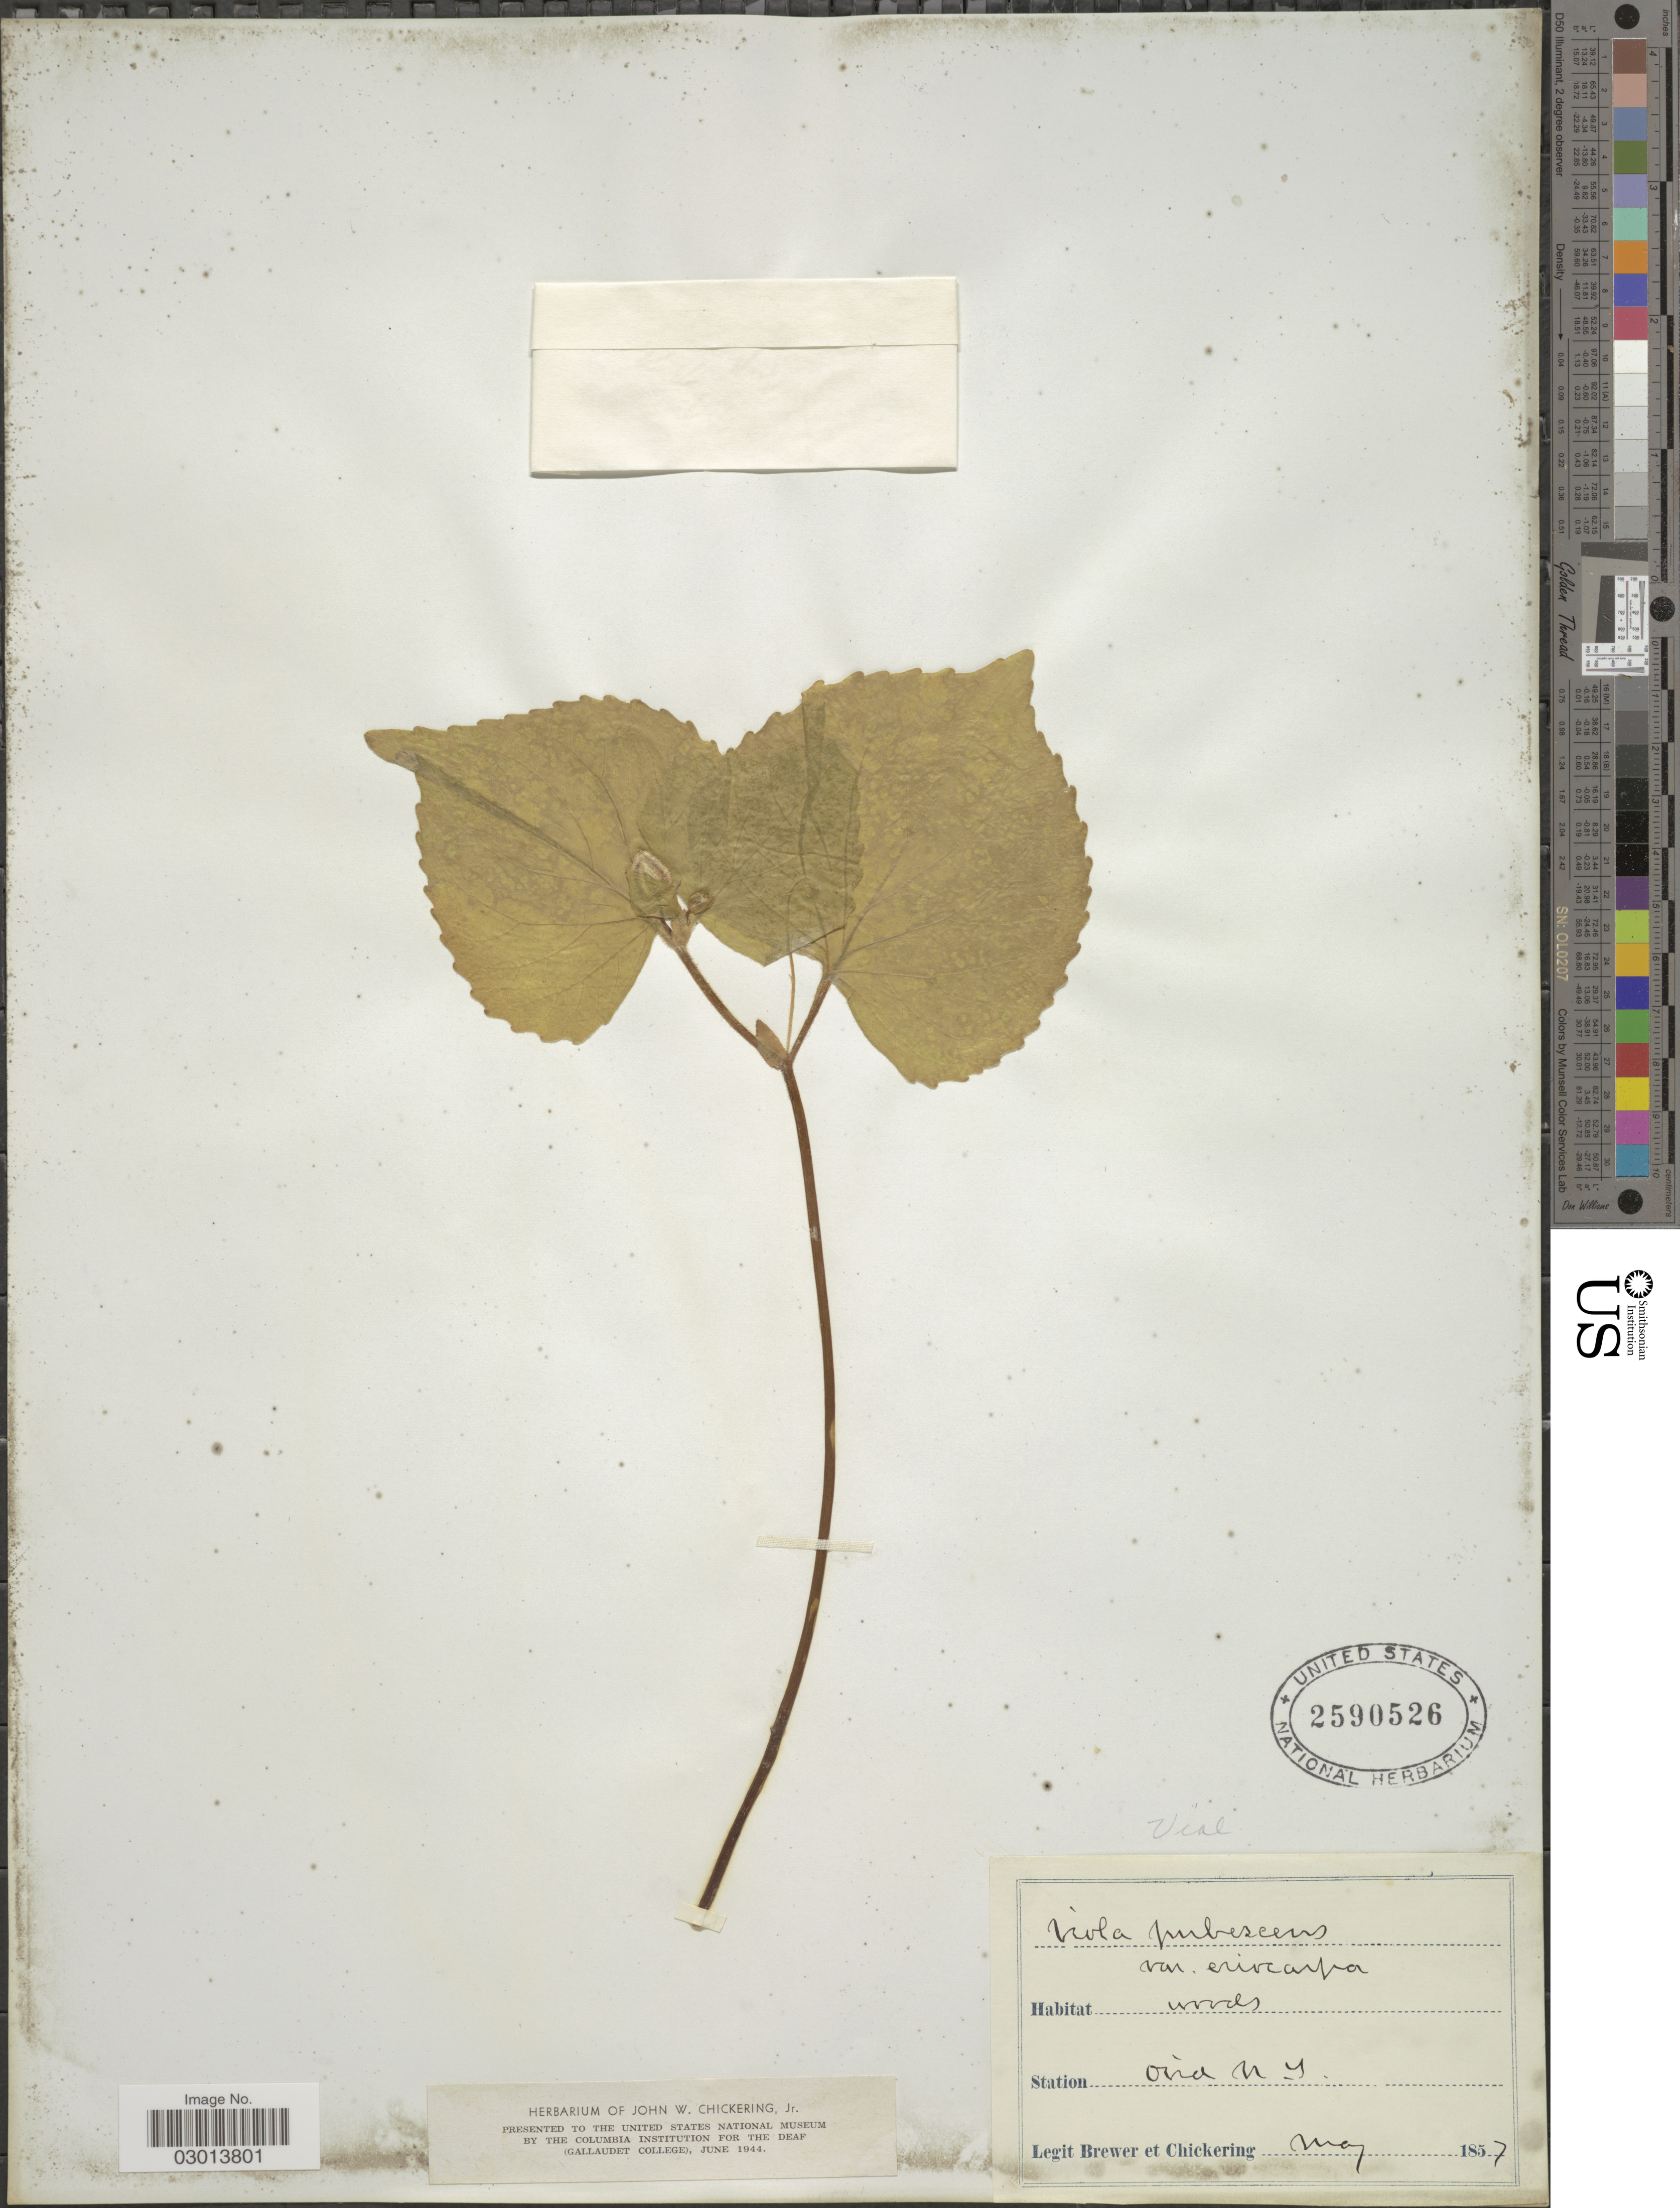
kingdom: Plantae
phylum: Tracheophyta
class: Magnoliopsida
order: Malpighiales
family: Violaceae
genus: Viola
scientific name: Viola pubescens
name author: Aiton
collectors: -. Brewer & -. Chickering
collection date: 1857-05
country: United States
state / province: New York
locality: Ovid.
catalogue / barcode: US 2590526